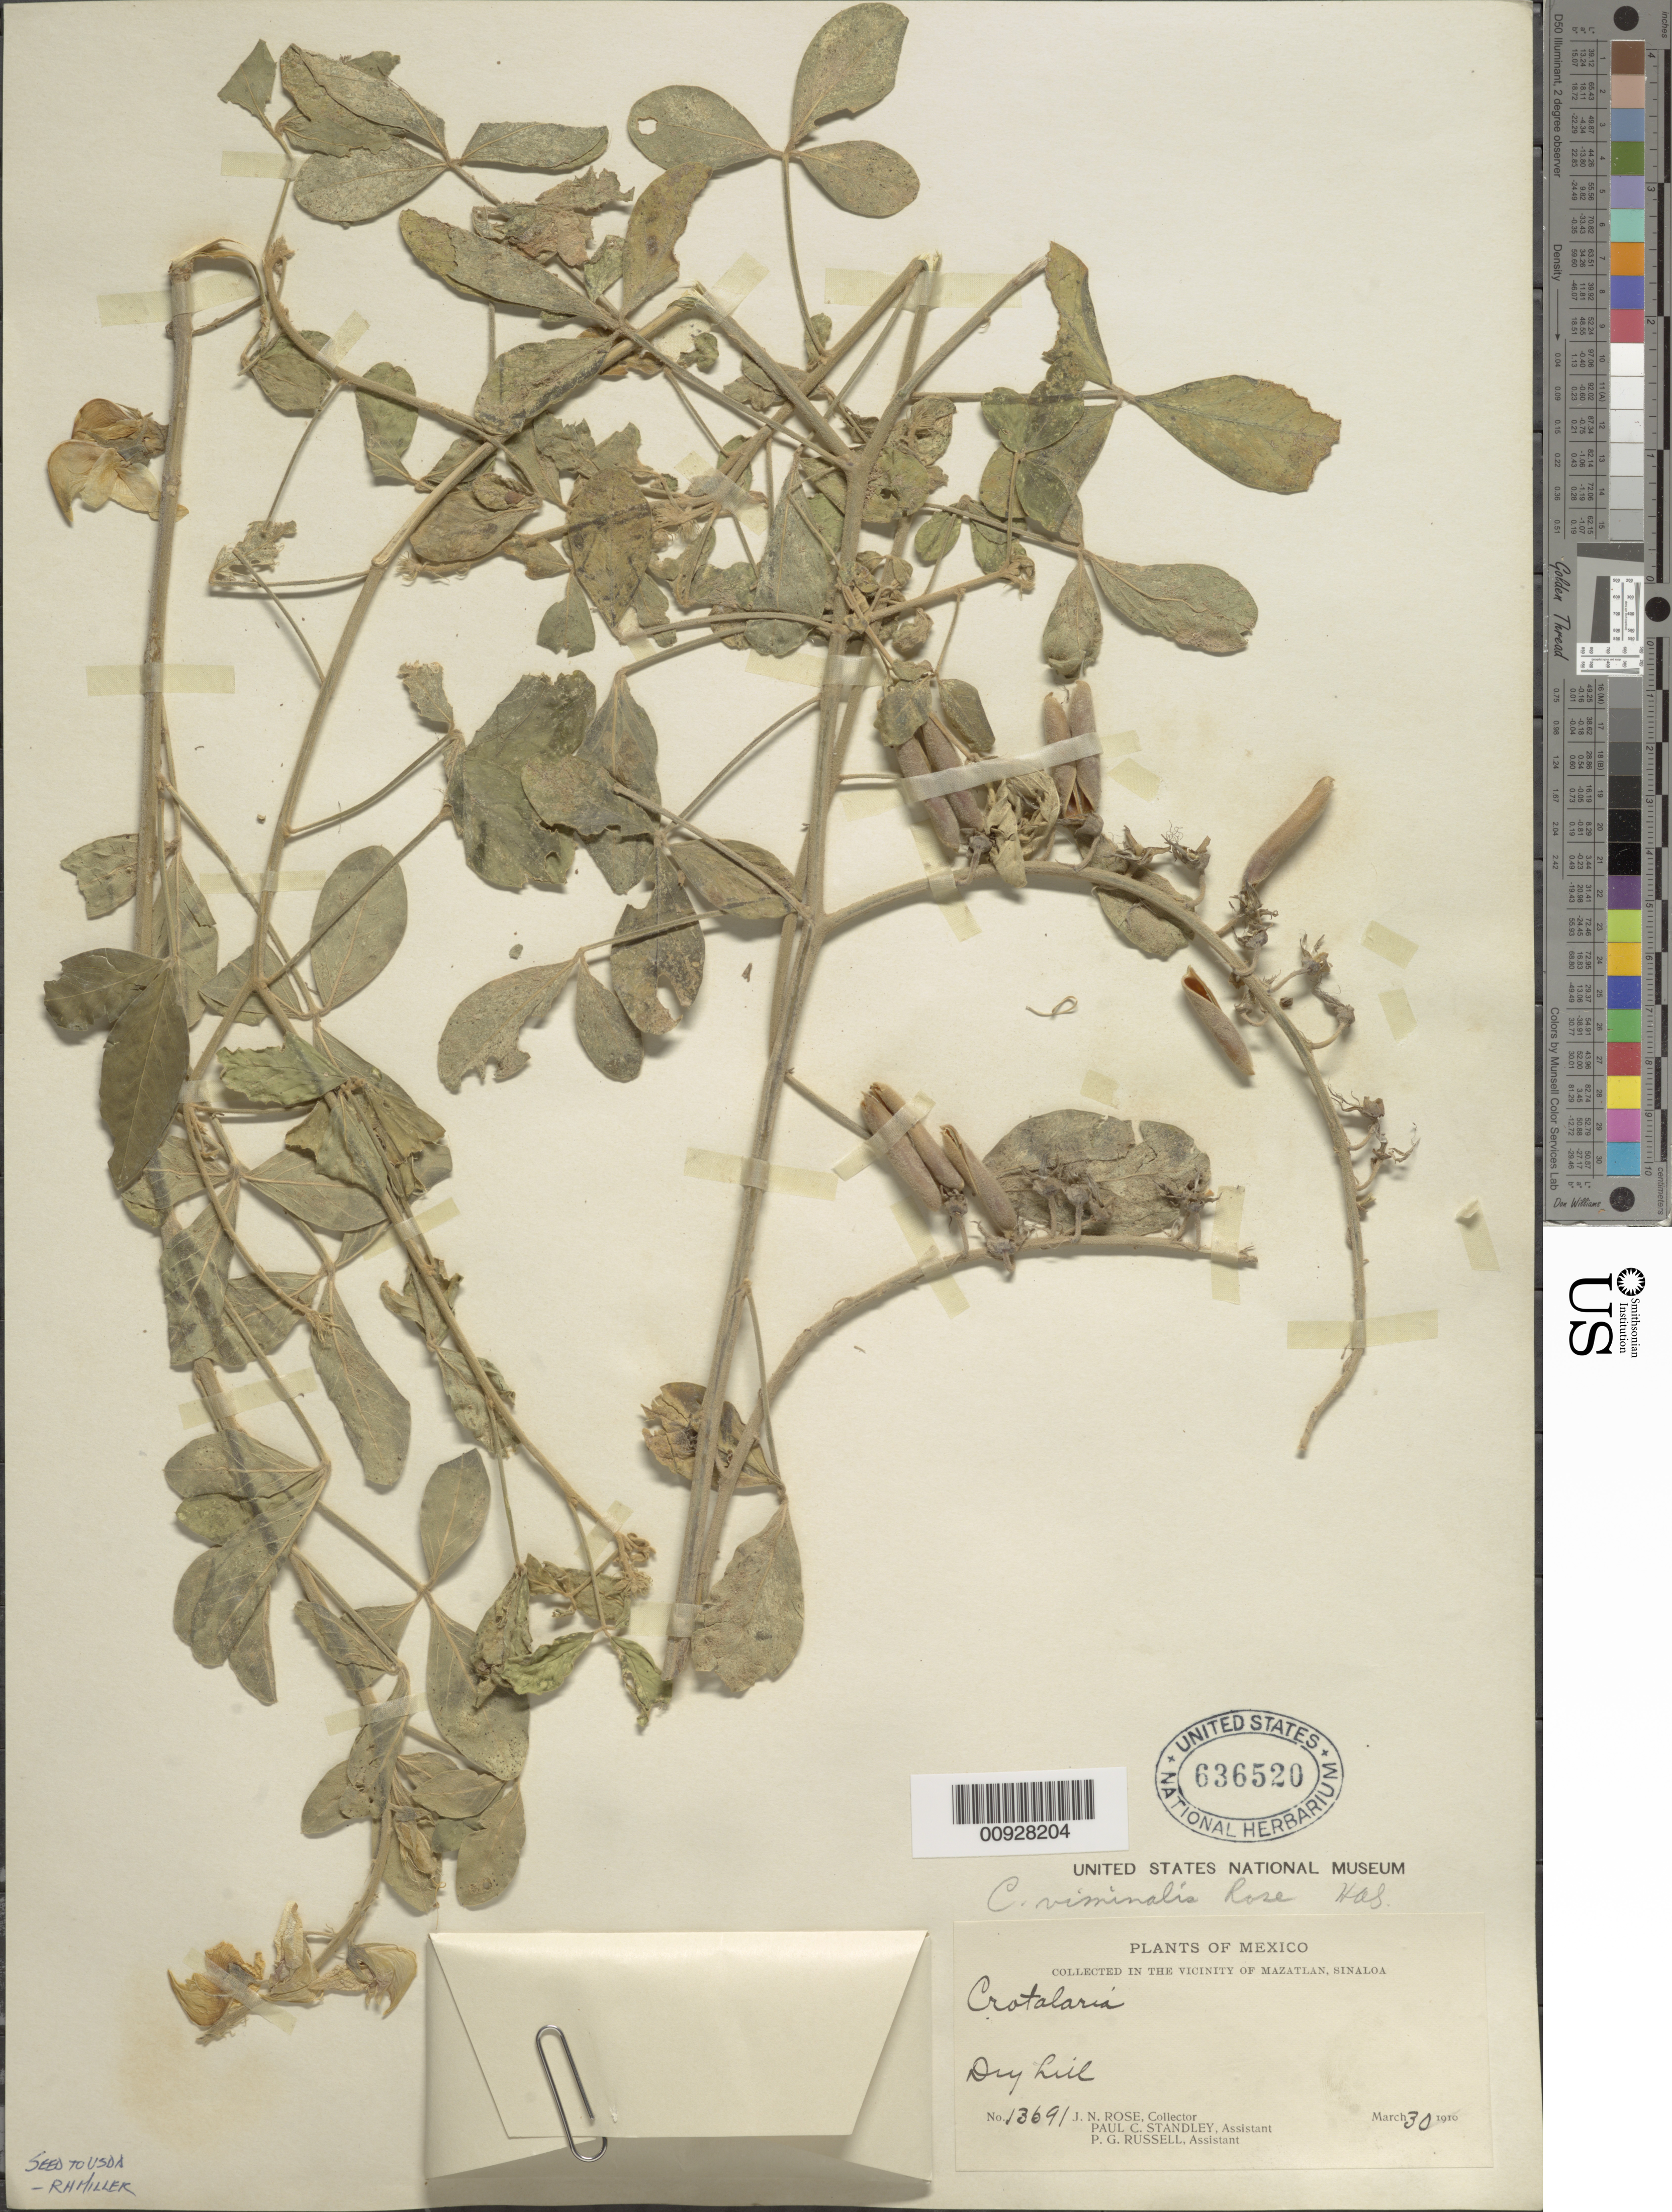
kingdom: Plantae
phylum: Tracheophyta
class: Magnoliopsida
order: Fabales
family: Fabaceae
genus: Crotalaria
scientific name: Crotalaria viminalis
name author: Rose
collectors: J. N. Rose, P. C. Standley & P. G. Russell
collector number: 13691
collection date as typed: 30 Mar 1910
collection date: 1910-03-30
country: Mexico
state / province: Sinaloa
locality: In the vicinity of Mazatlán, Sinaloa.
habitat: Dry hill.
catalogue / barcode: US 636520